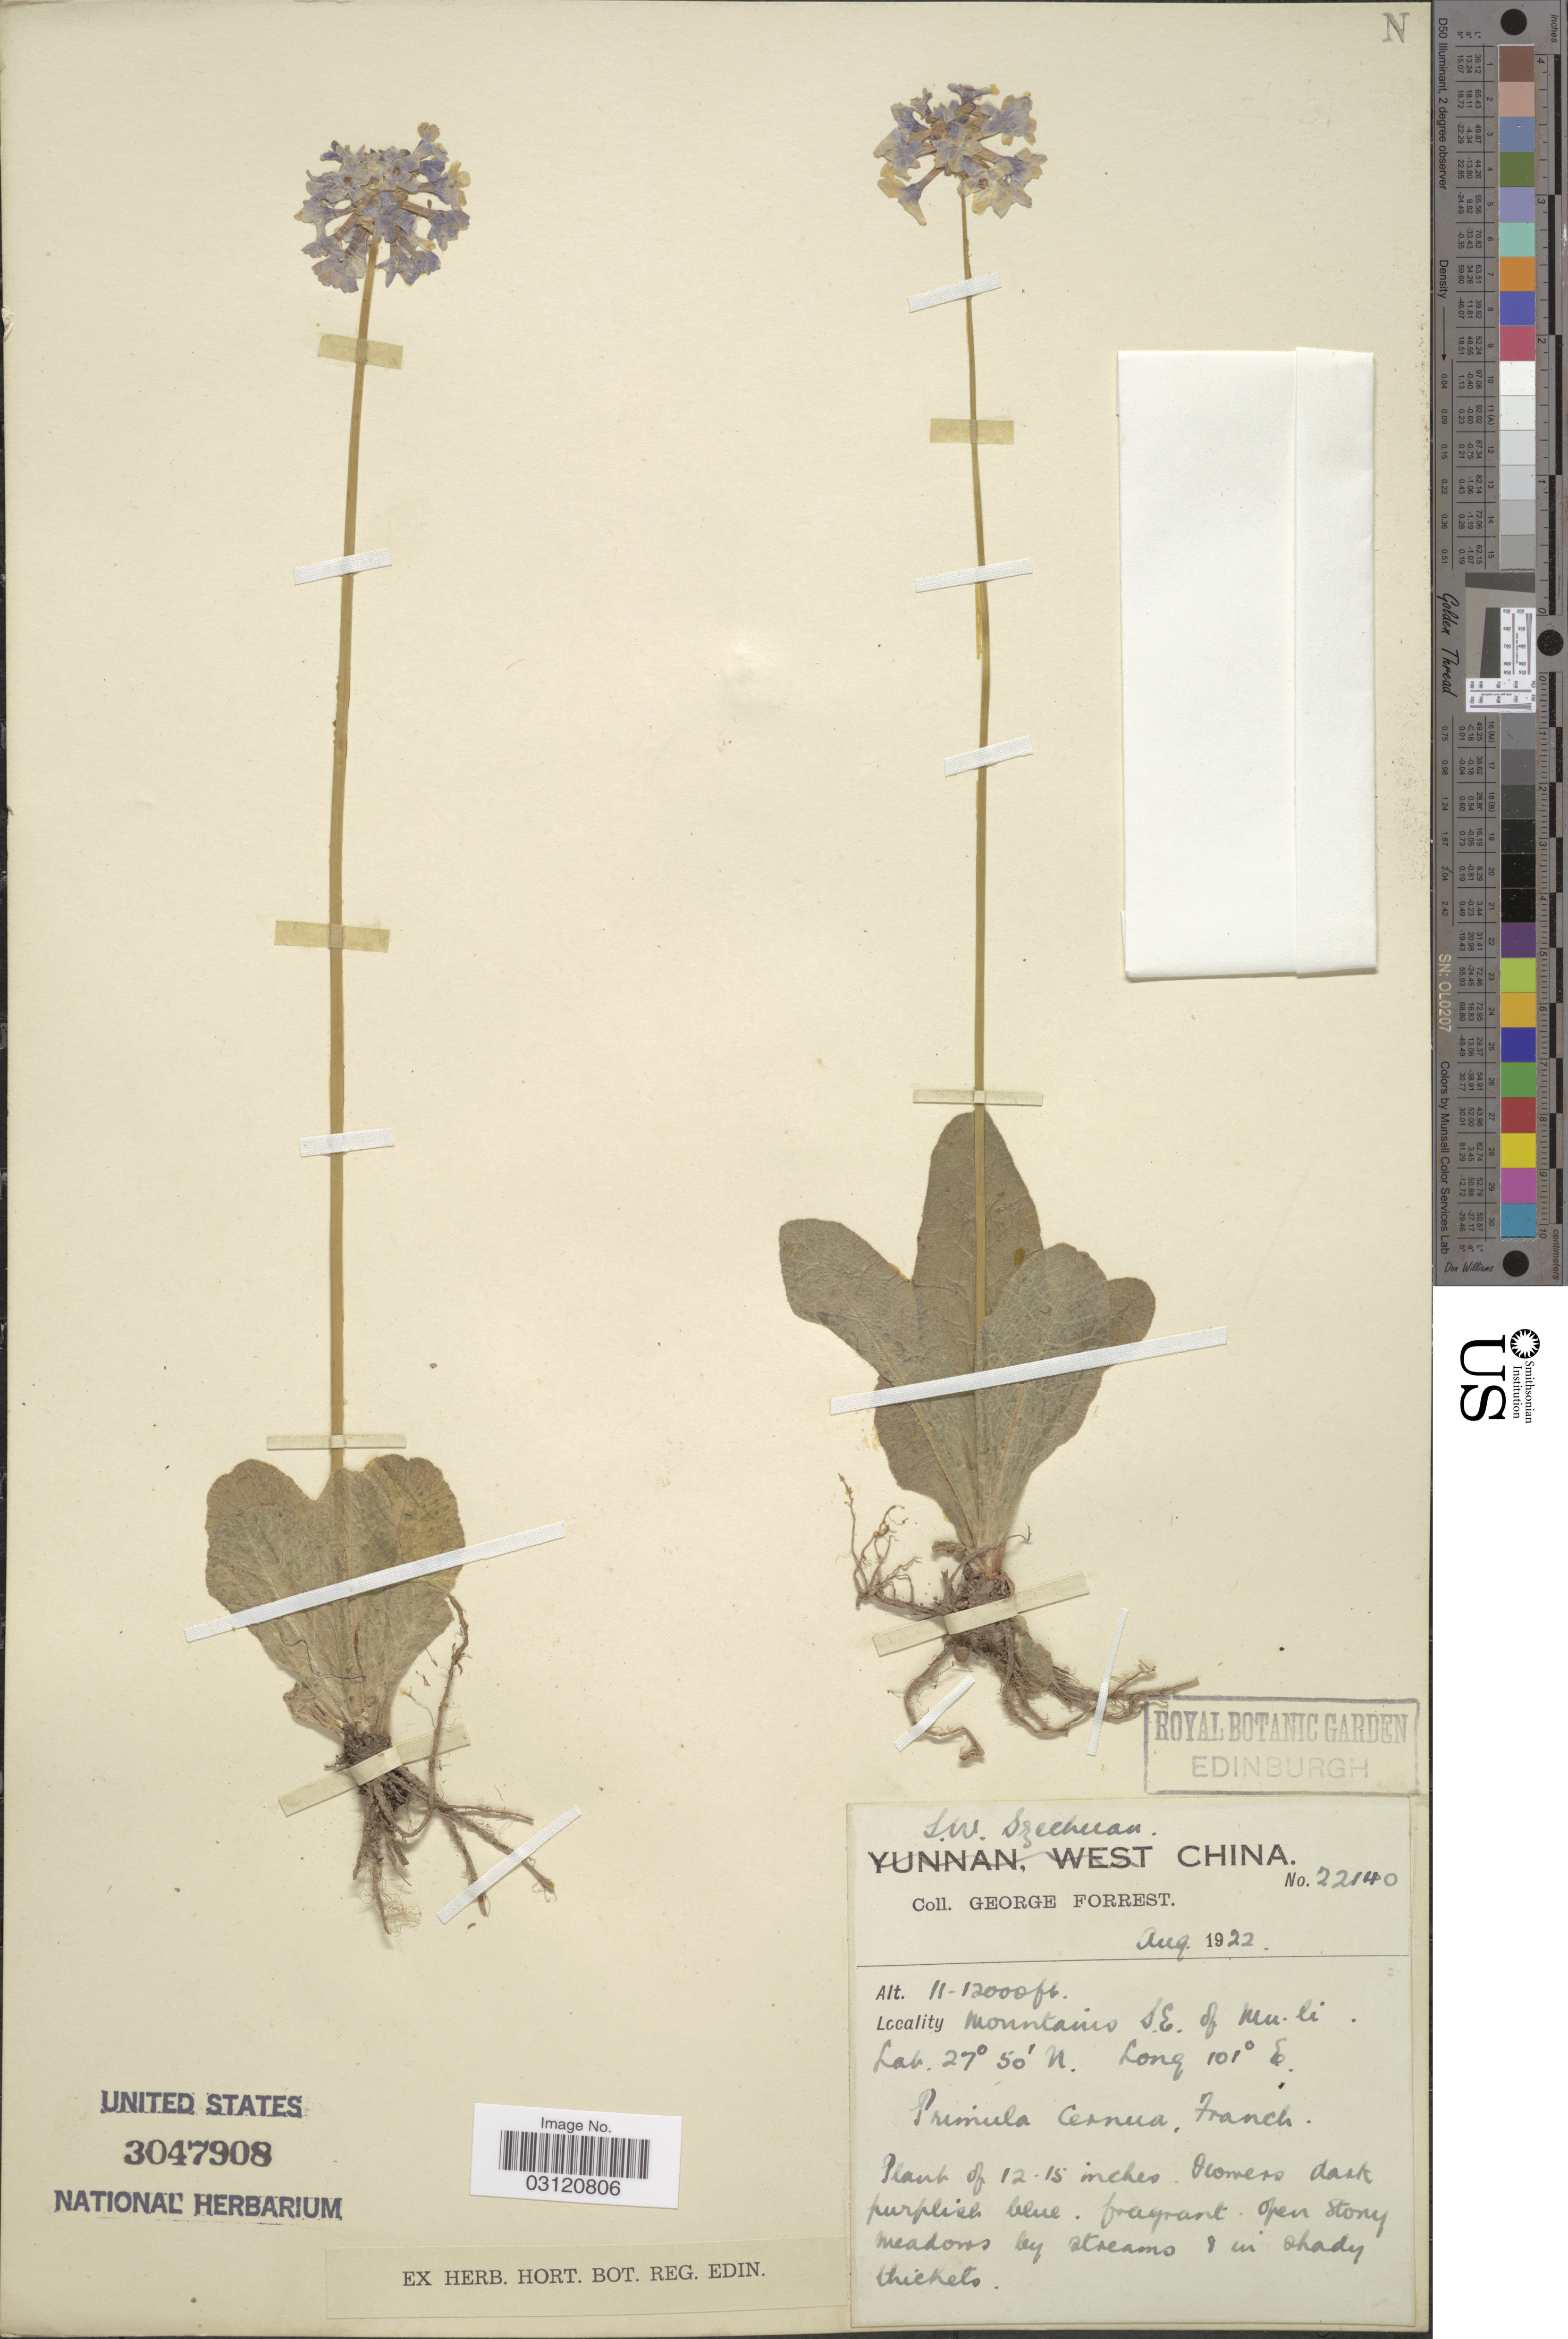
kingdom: Plantae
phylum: Tracheophyta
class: Magnoliopsida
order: Ericales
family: Primulaceae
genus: Primula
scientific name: Primula cernua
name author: Franch.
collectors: G. Forrest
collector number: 22140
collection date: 1922-08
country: China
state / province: Sichuan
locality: S.W. Szechuan. Mountains S. E. of Mu- li.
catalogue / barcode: US 3047908